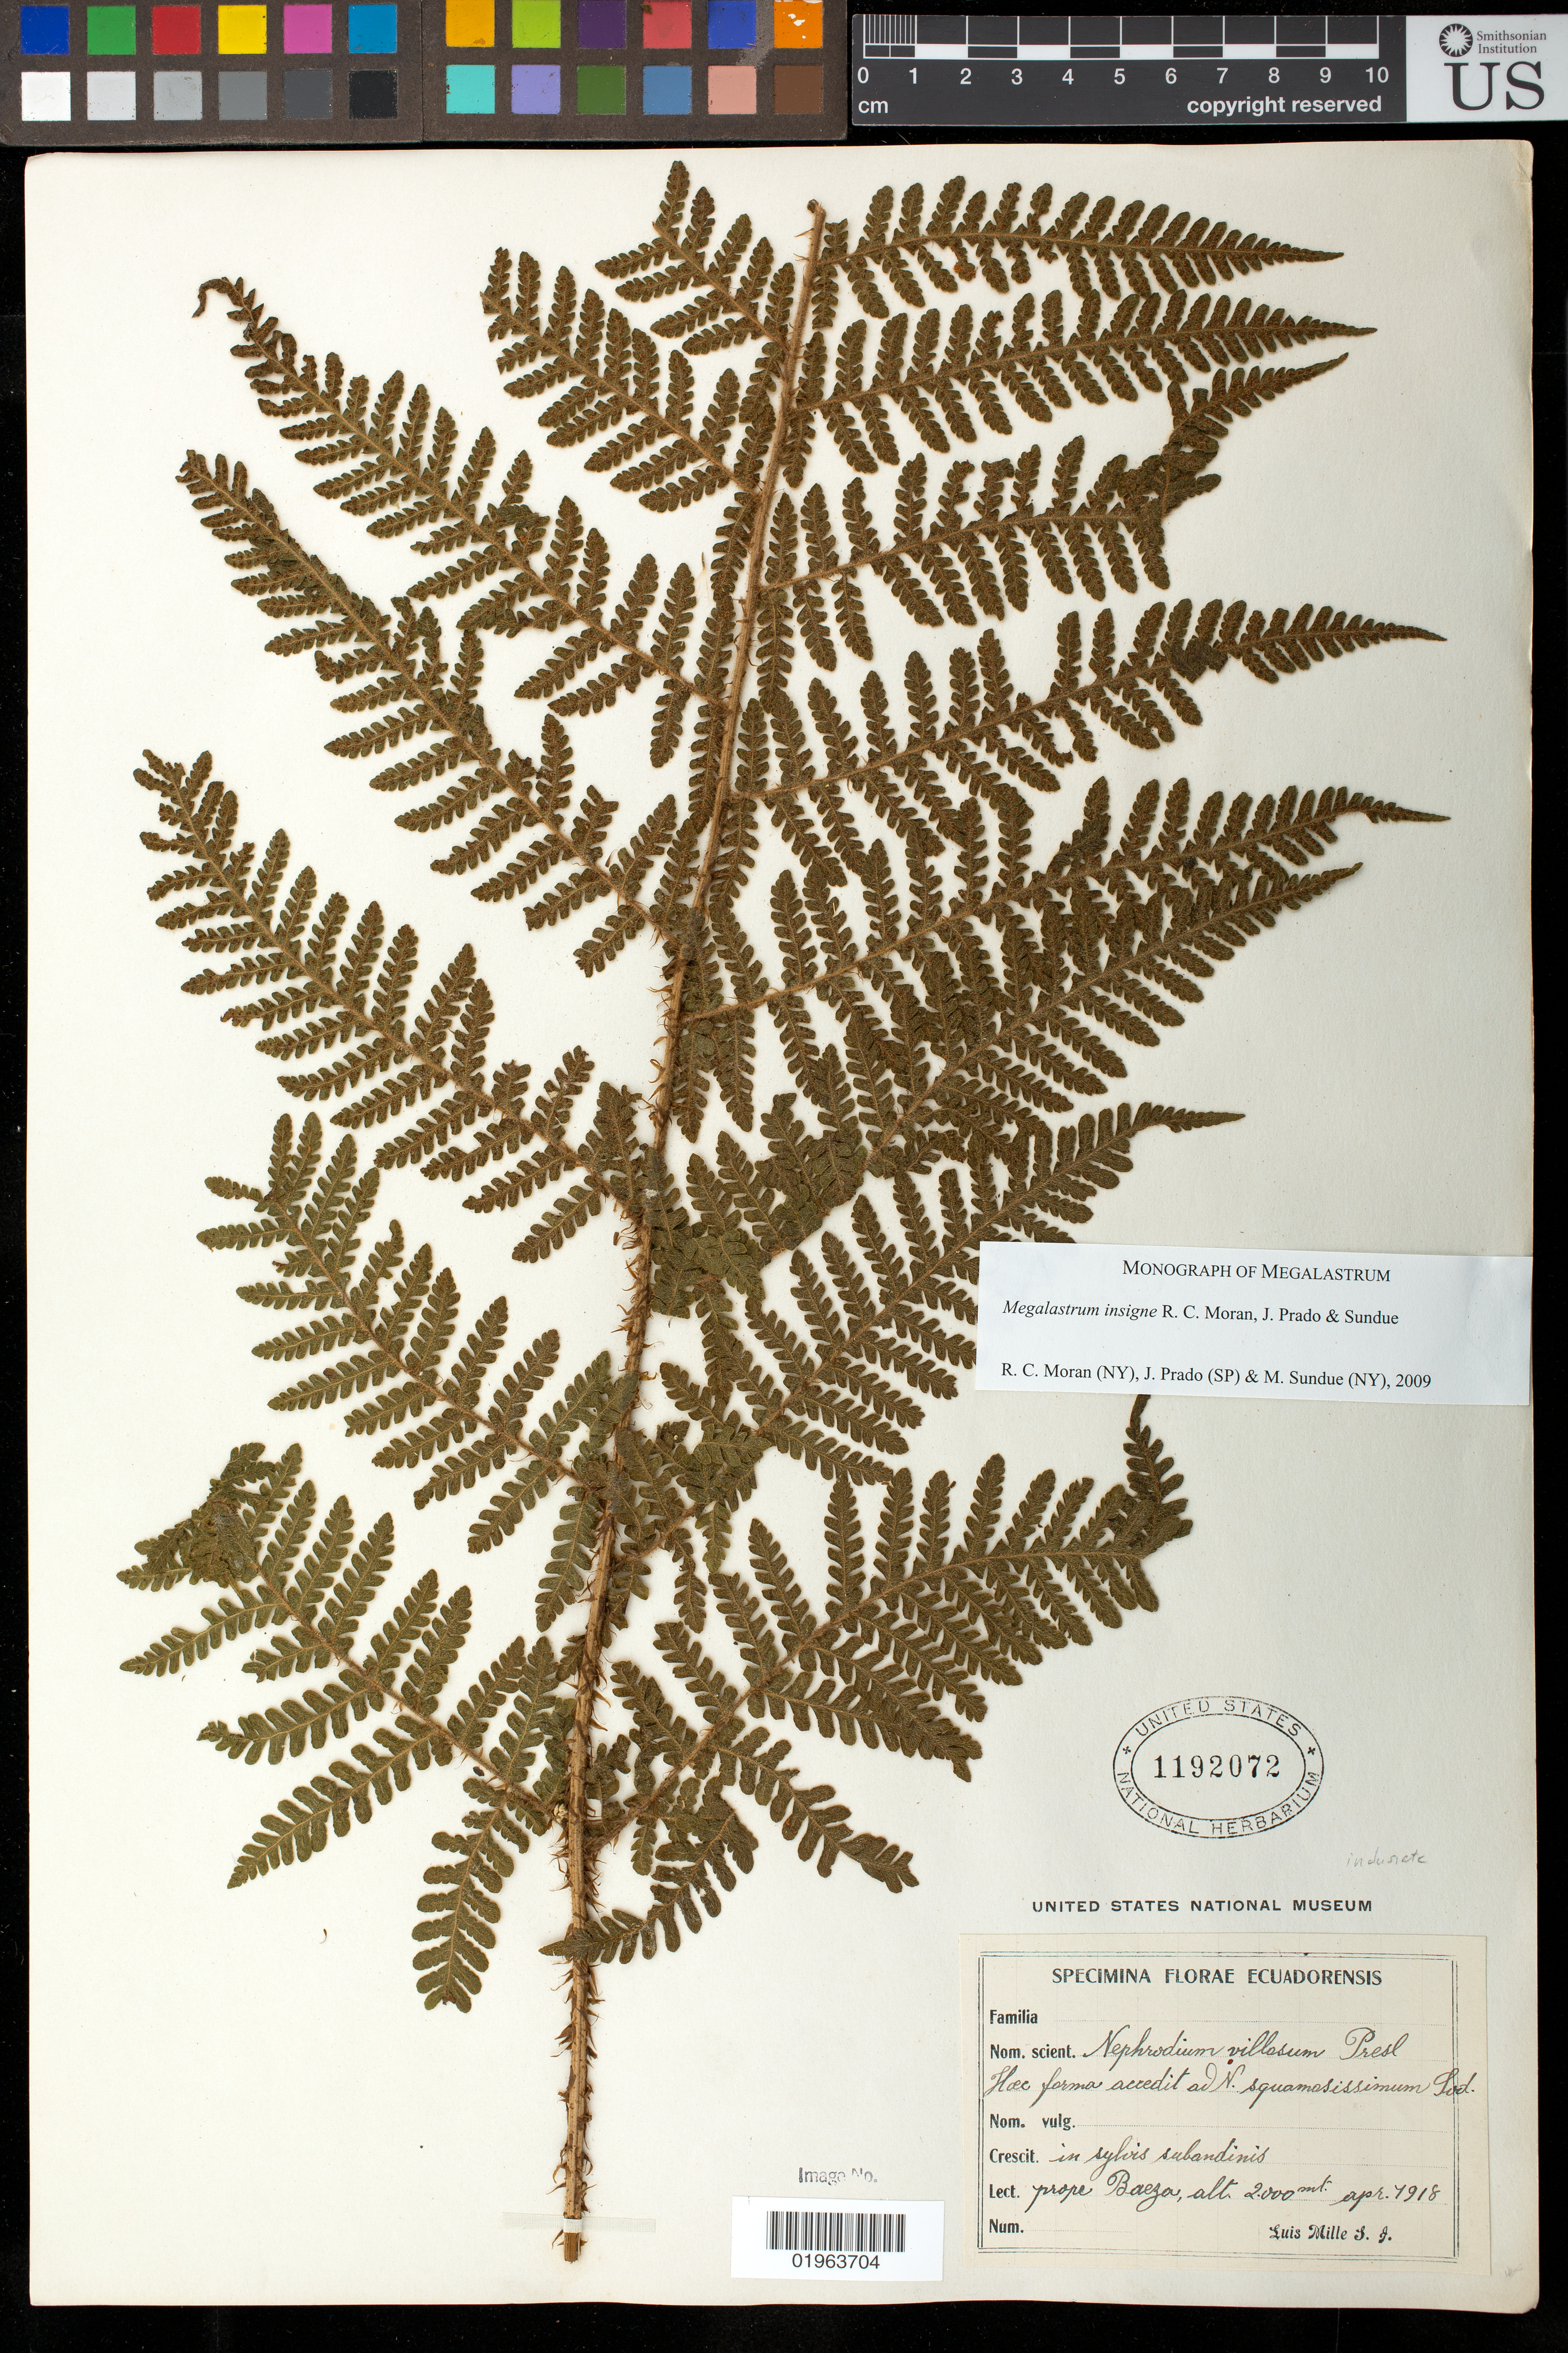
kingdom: Plantae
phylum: Tracheophyta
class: Polypodiopsida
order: Polypodiales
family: Dryopteridaceae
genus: Megalastrum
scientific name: Megalastrum insigne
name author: R.C. Moran et al.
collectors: A. Mille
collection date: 1918-04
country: Ecuador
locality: Prope Baeza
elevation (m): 2000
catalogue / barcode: US 1192072